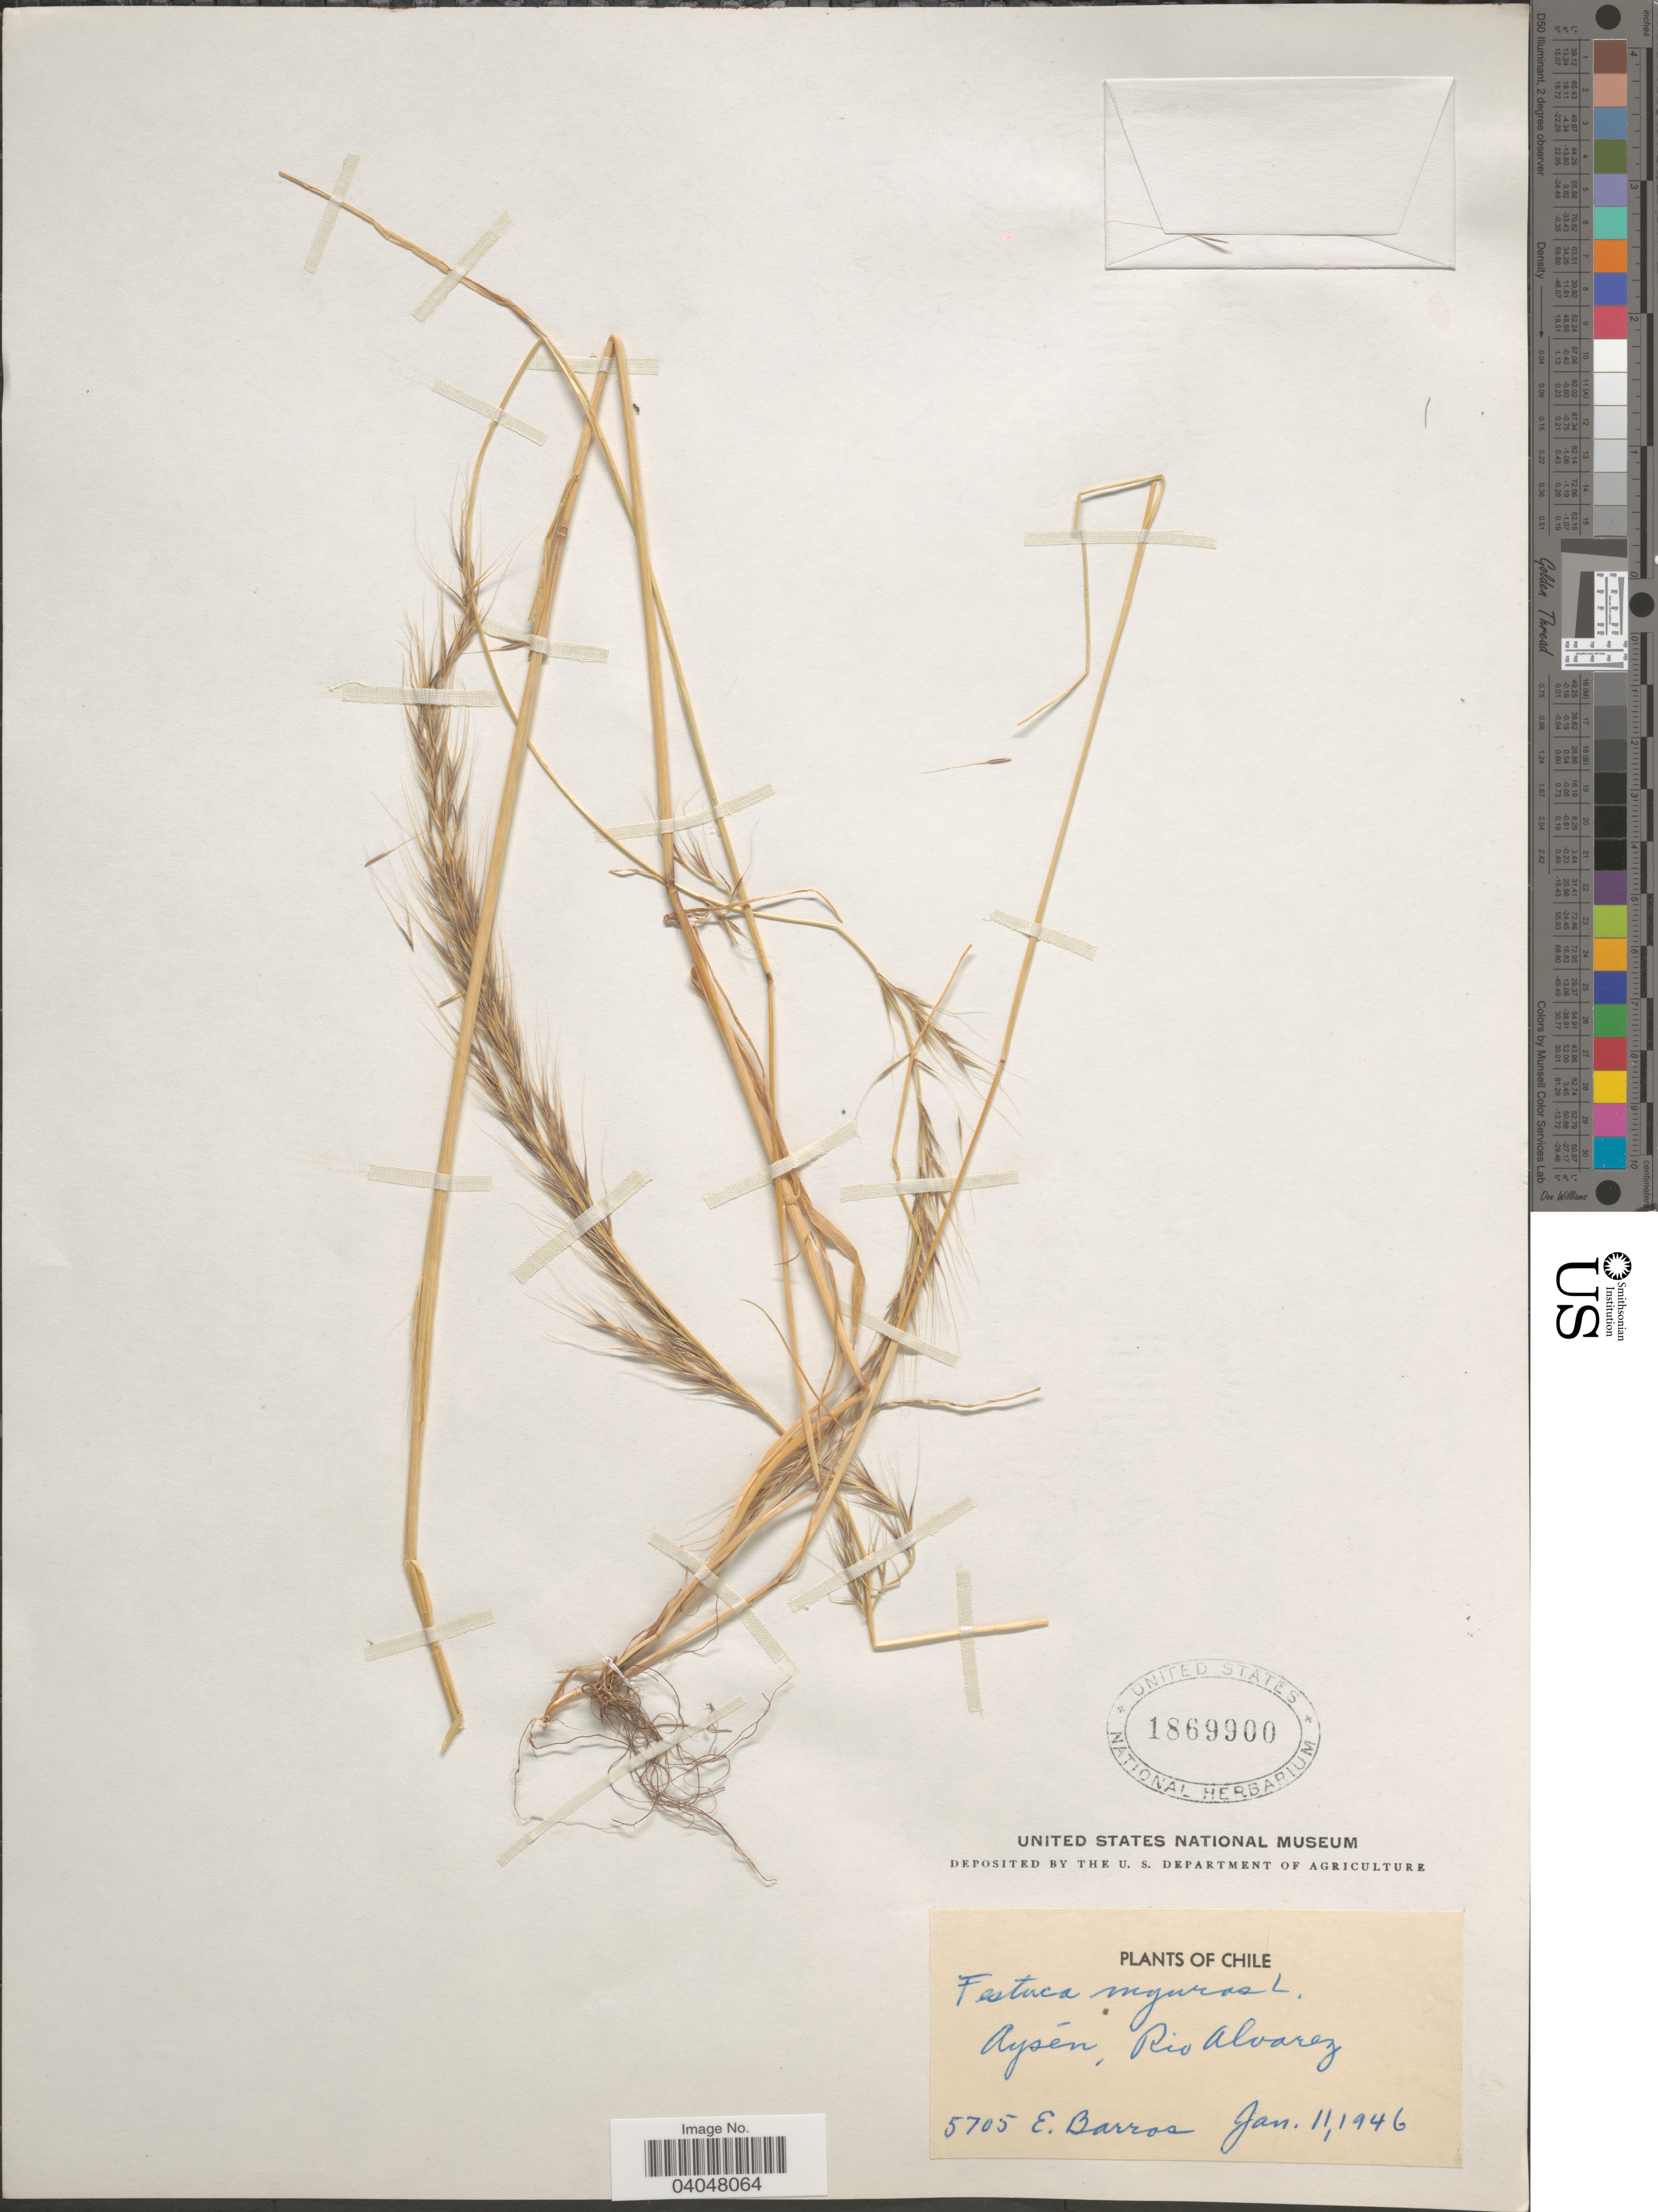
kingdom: Plantae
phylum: Tracheophyta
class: Liliopsida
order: Poales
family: Poaceae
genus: Festuca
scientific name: Festuca myuros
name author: L.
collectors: E. Barros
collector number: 5705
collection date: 1946-01-11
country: Chile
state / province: Aisén (XI)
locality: Aysén, Rio Alvarez.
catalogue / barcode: US 1869900